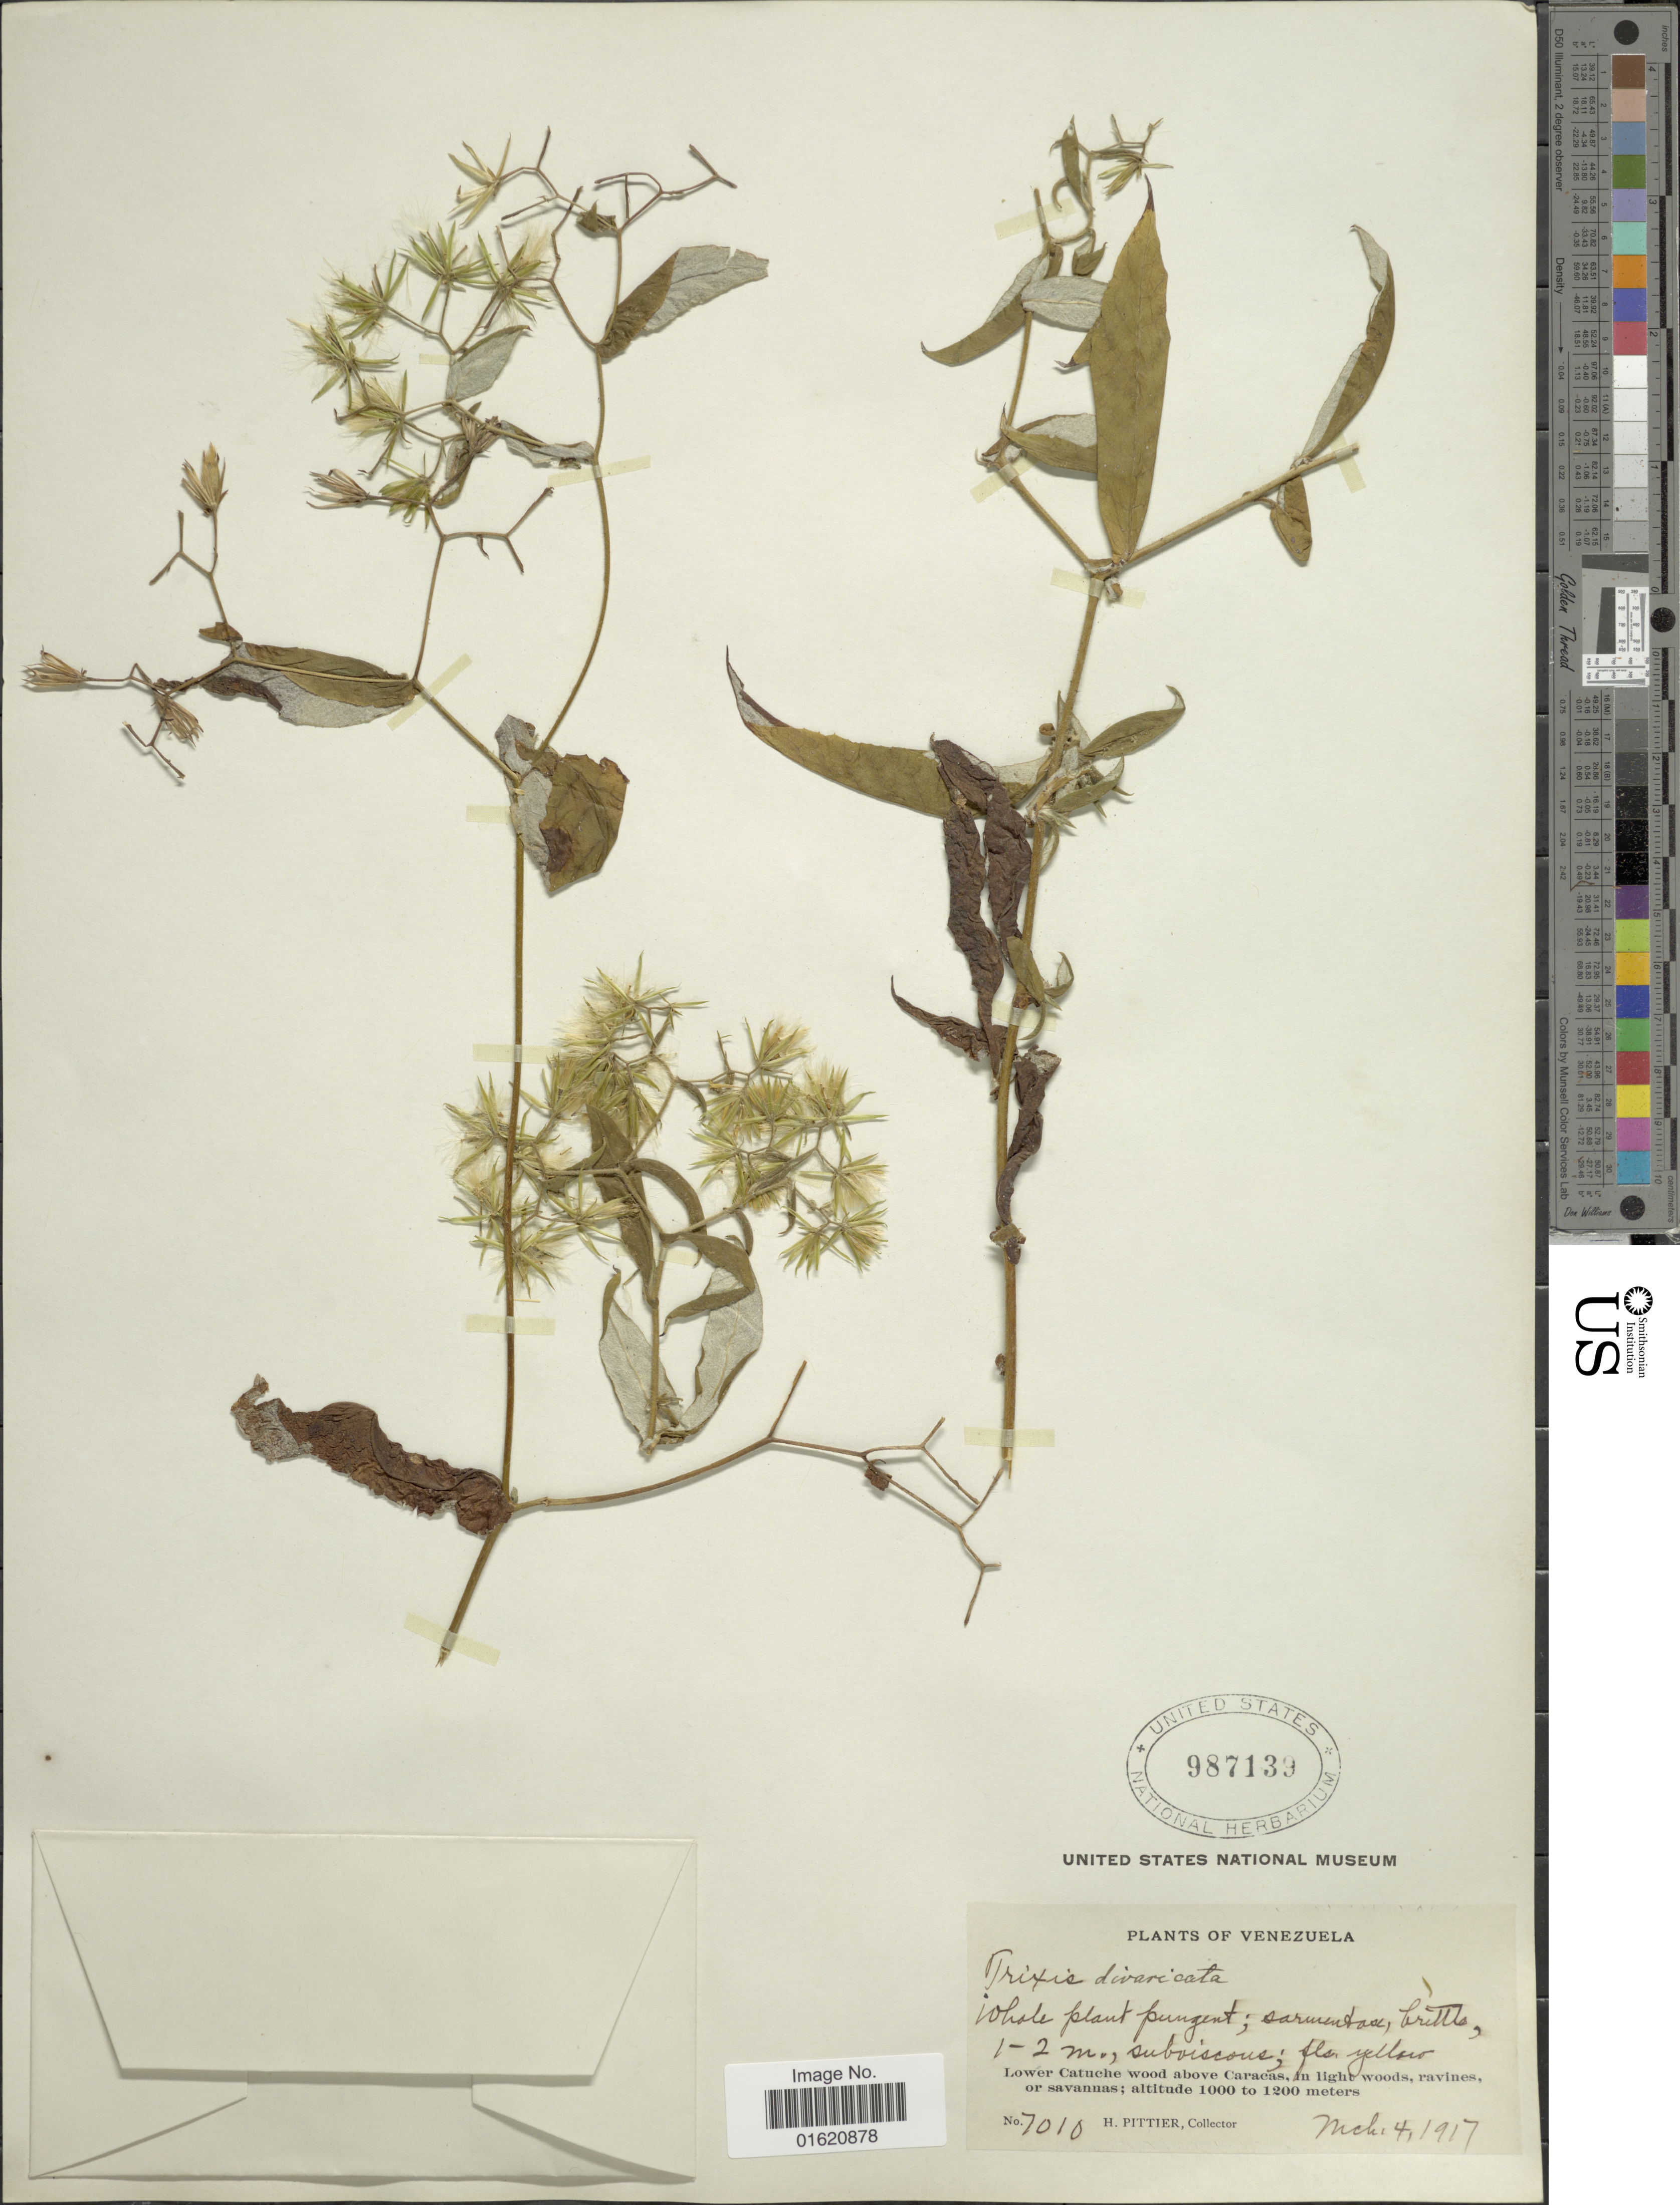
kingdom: Plantae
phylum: Tracheophyta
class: Magnoliopsida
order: Asterales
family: Asteraceae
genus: Trixis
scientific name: Trixis antimenorrhoea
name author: (Schrank) Mart. ex Kuntze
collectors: H. F. Pittier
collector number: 7010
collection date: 1917-03-14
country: Venezuela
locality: Lower Catuche wood above Caracas, in light woods, ravines or savannas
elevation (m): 1000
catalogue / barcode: US 987139